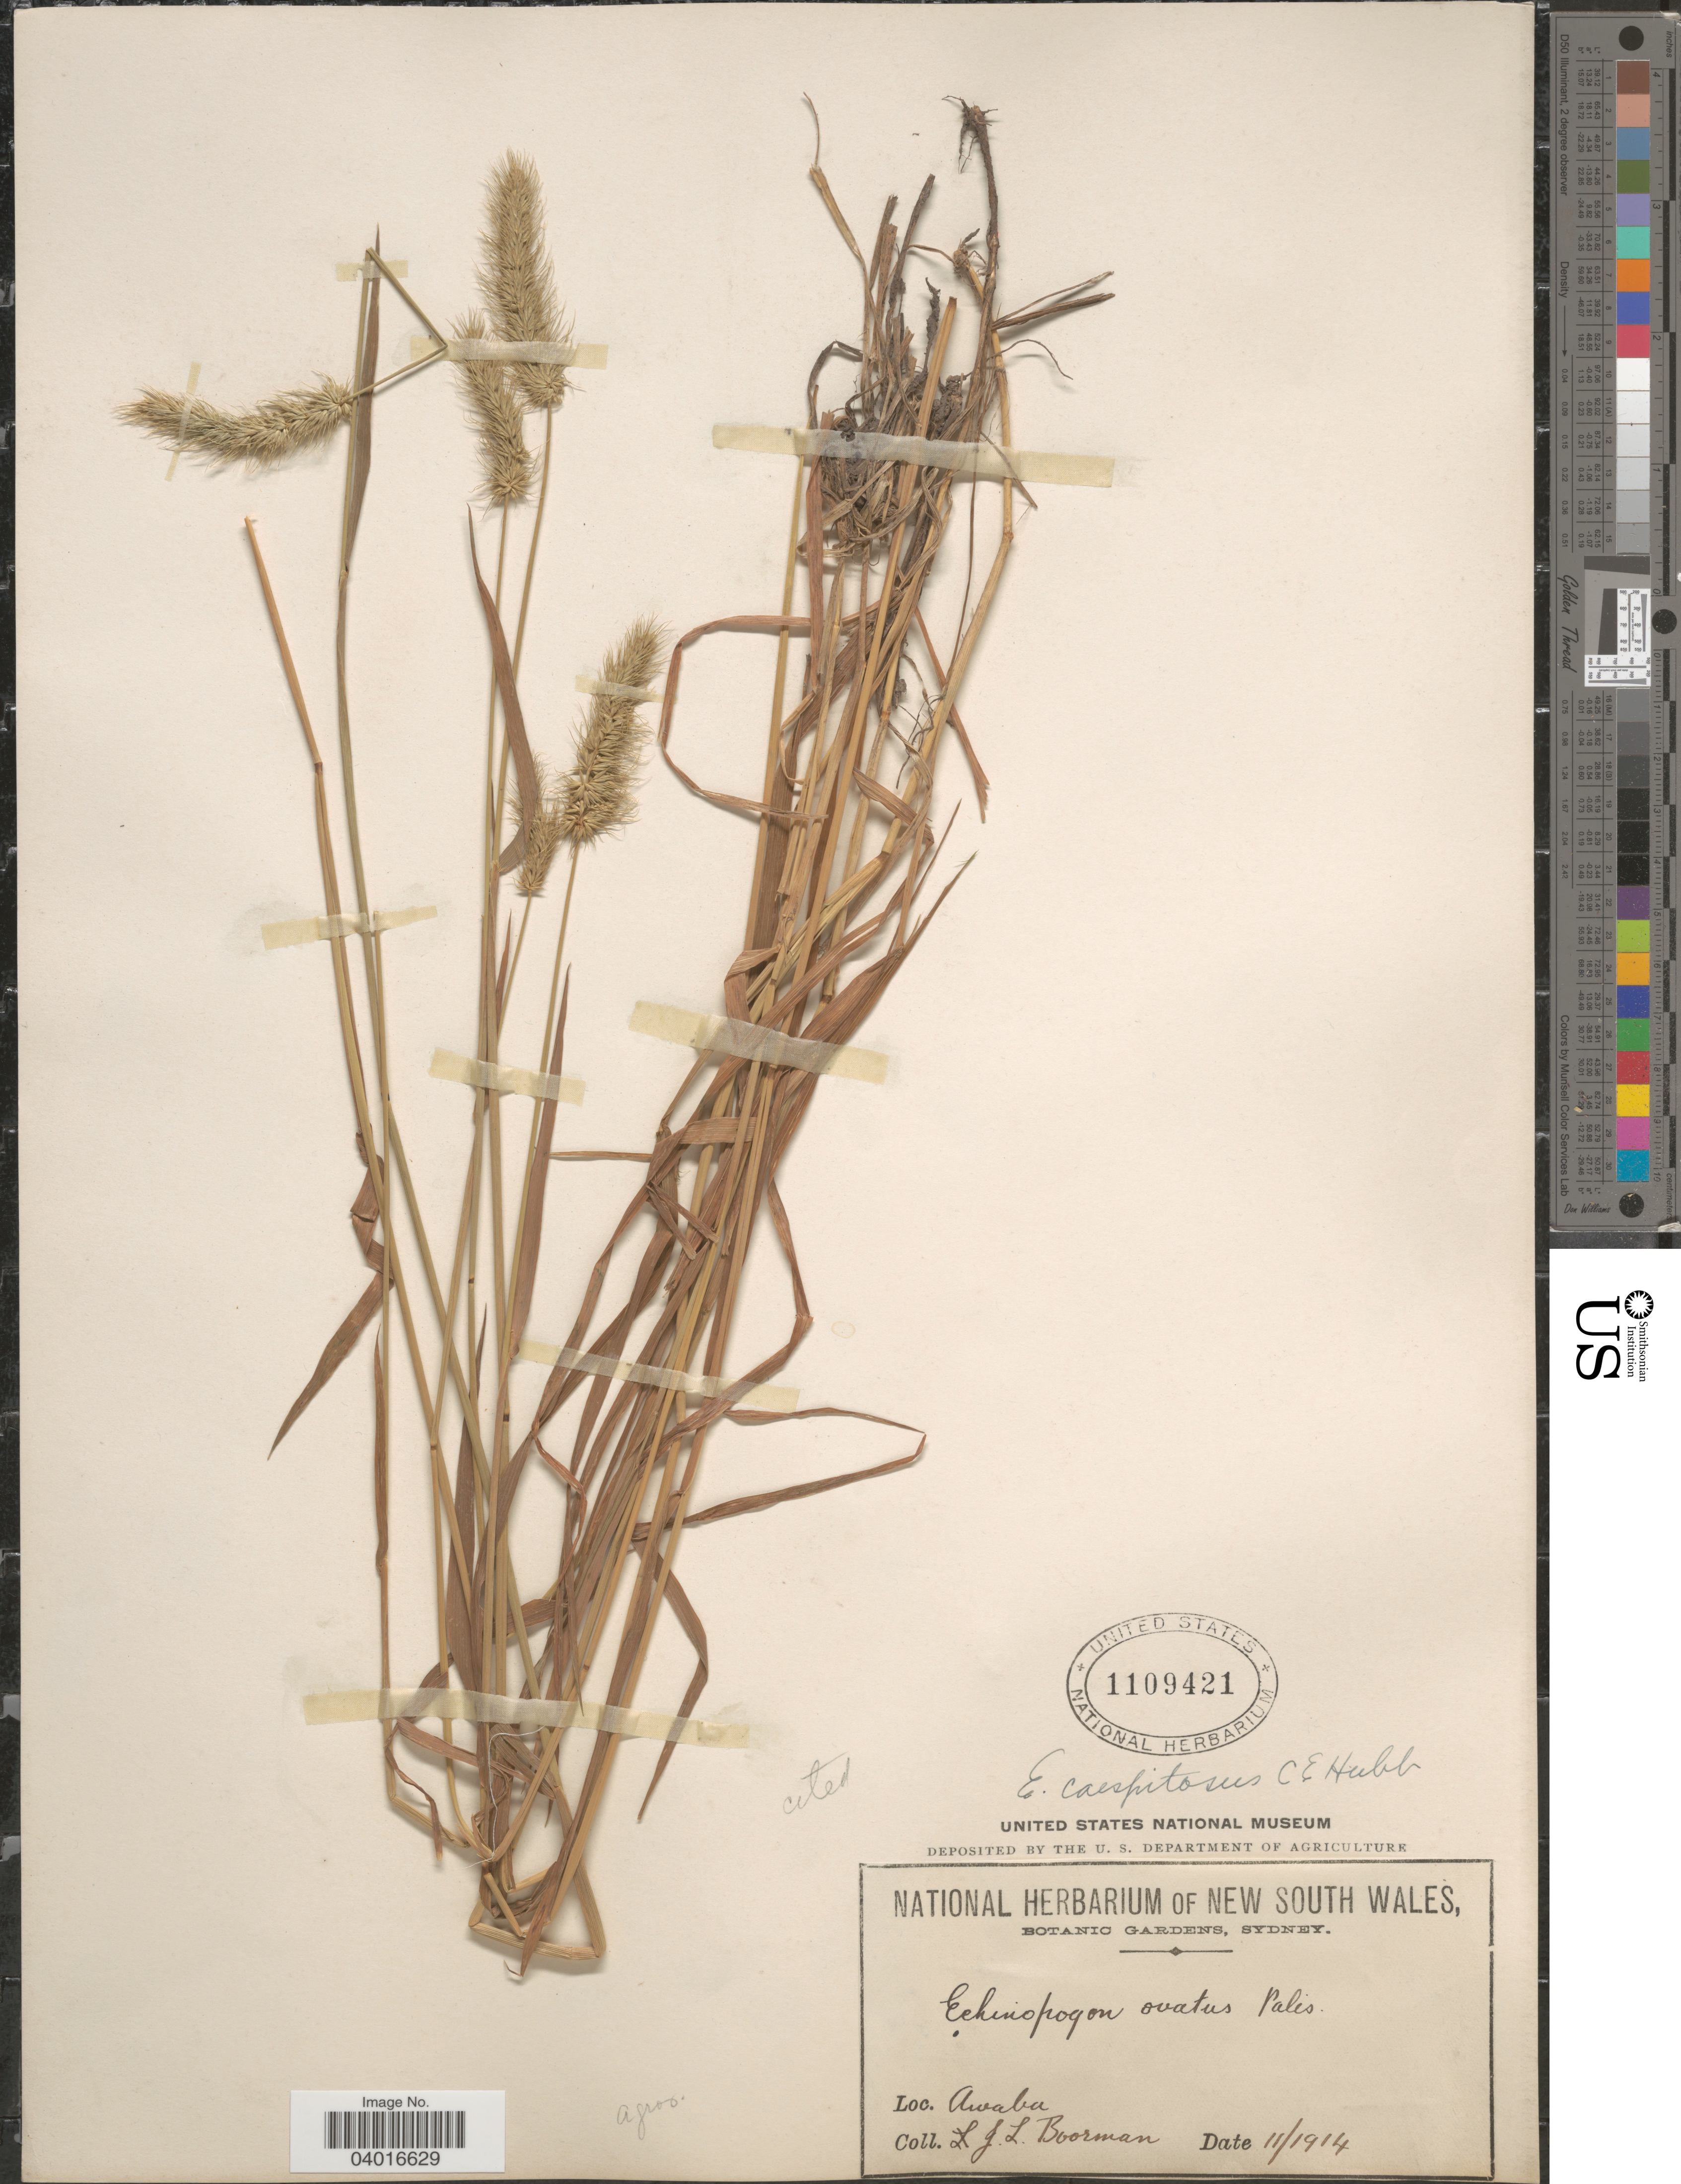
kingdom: Plantae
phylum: Tracheophyta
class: Liliopsida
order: Poales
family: Poaceae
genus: Echinopogon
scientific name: Echinopogon caespitosus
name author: C.E. Hubb.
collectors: J. Boorman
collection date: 1914-11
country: Australia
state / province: New South Wales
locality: Awaba.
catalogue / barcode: US 1109421